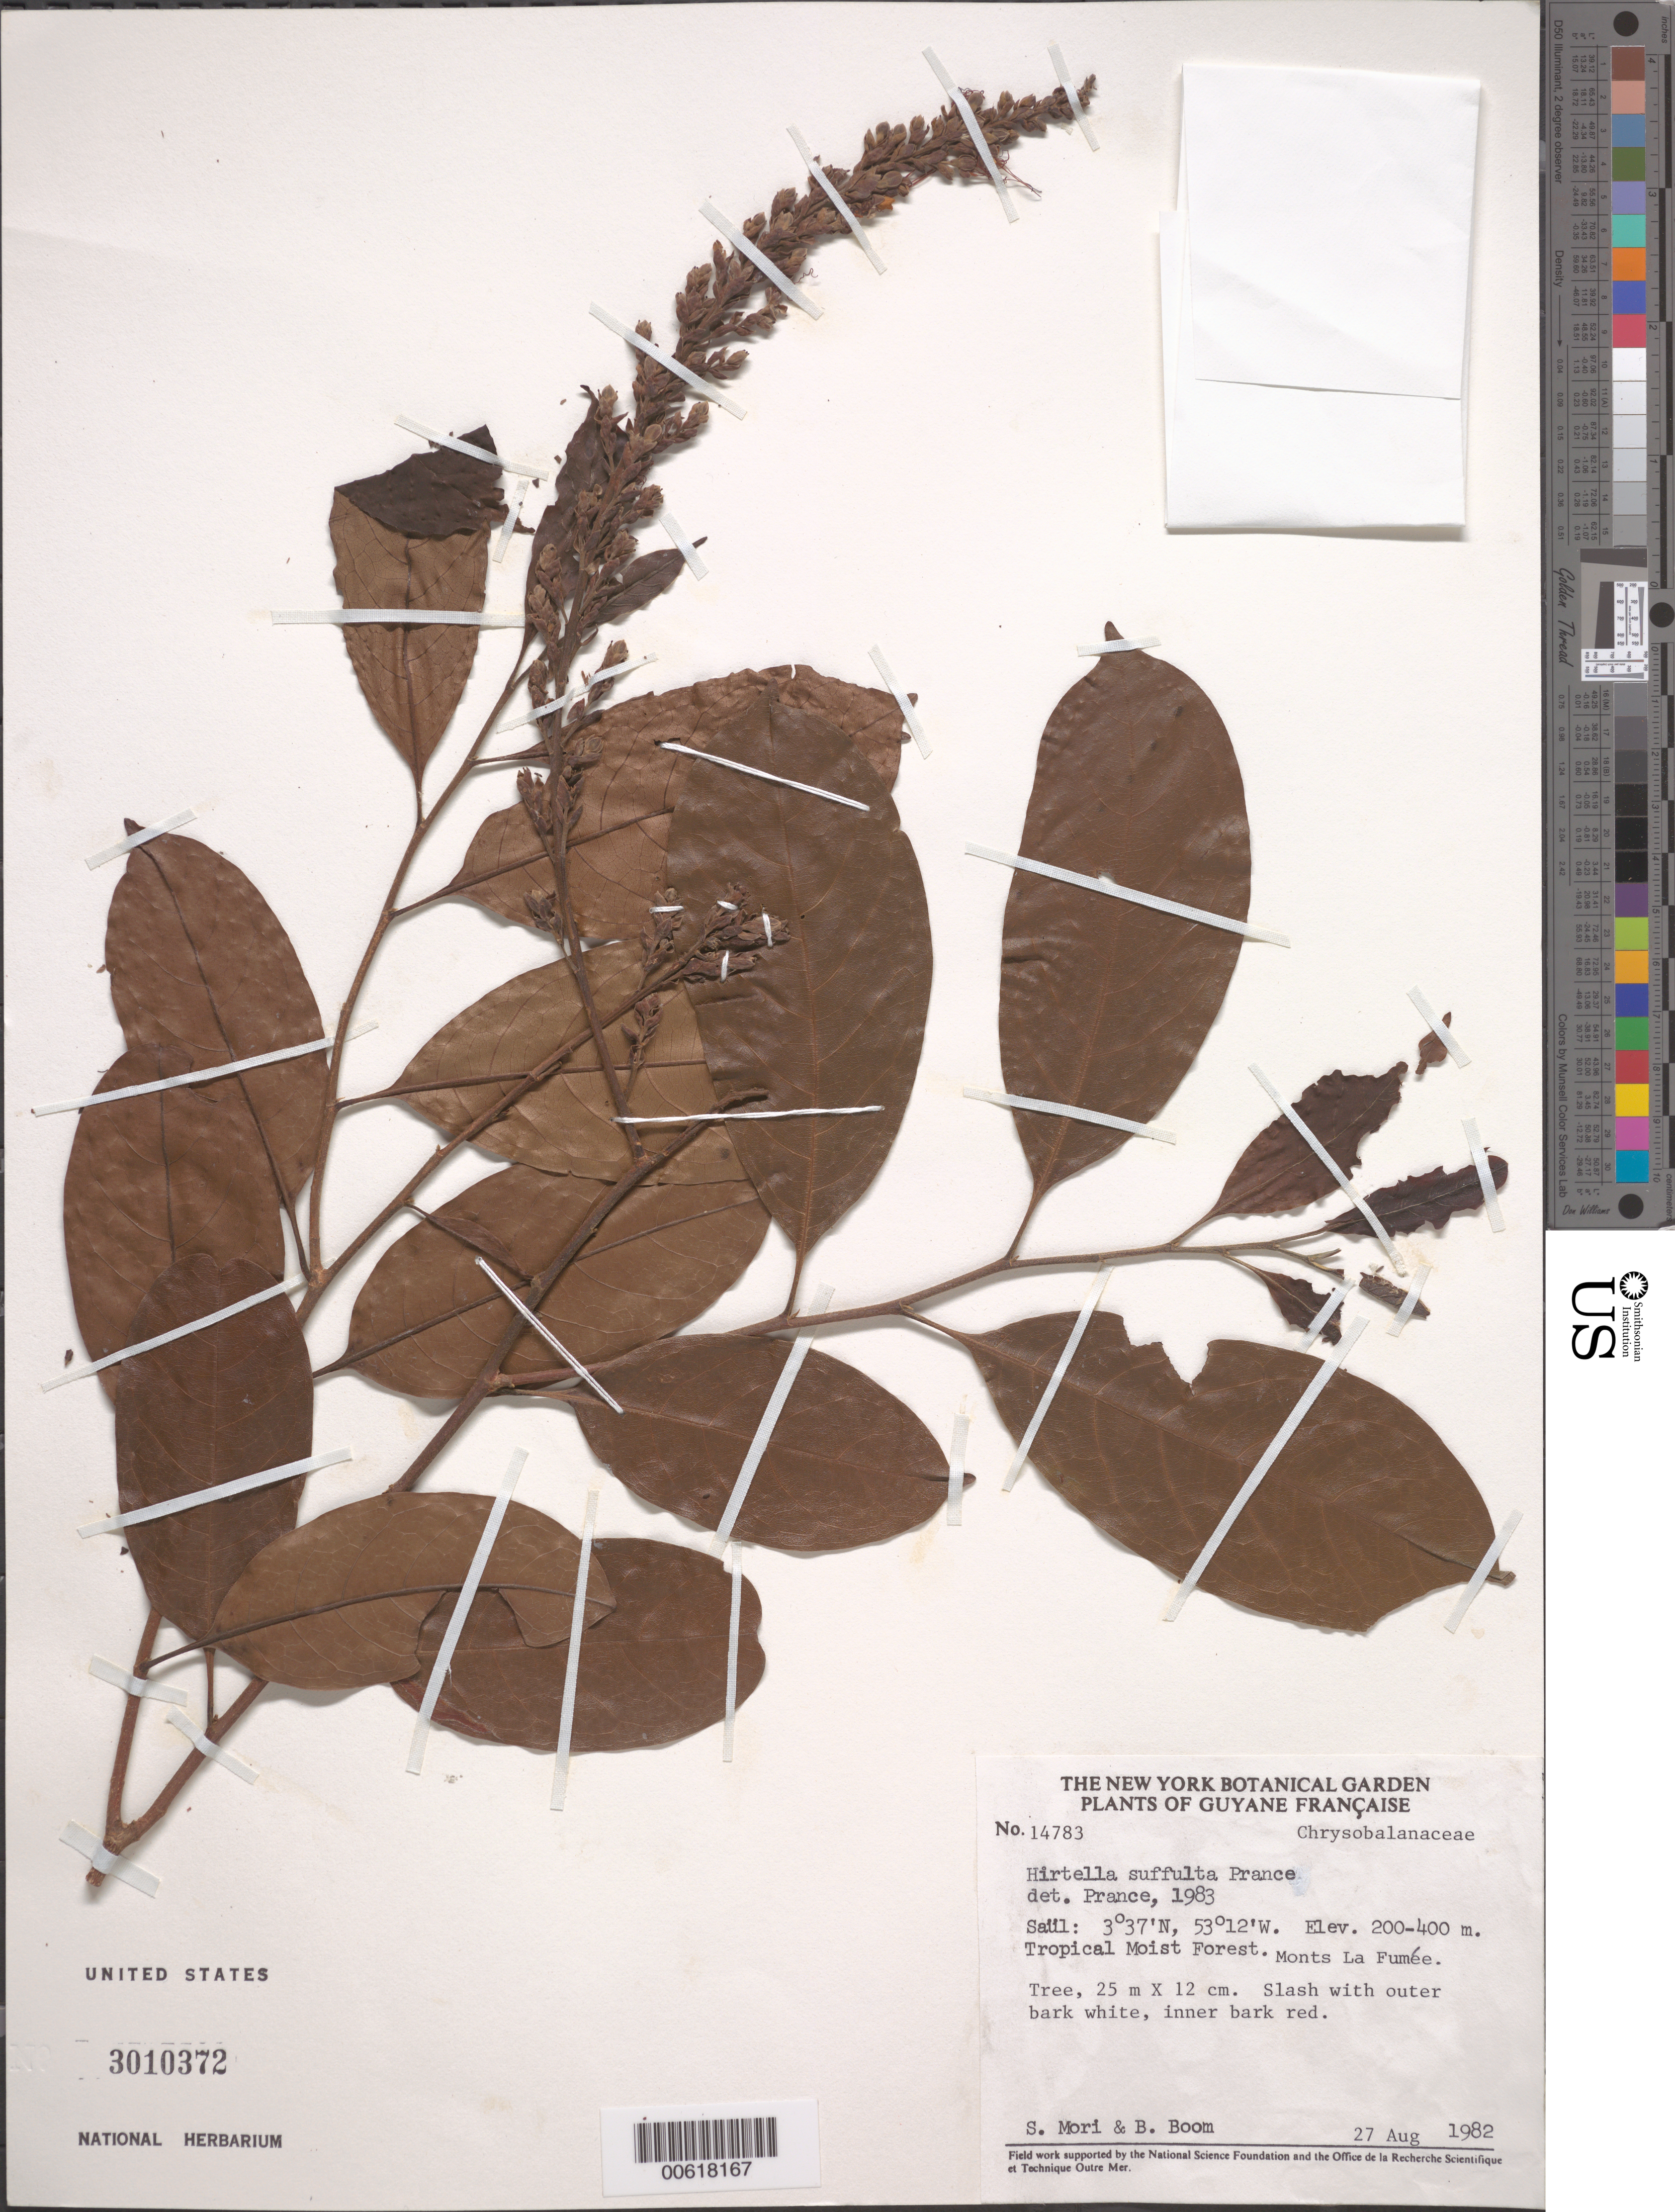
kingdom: Plantae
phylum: Tracheophyta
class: Magnoliopsida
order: Malpighiales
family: Chrysobalanaceae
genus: Hirtella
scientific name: Hirtella suffulta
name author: Prance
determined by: Prance, G. T.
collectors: S. Mori & B. M. Boom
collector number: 14783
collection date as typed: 27-Aug-82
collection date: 1982-08-27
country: French Guiana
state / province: Saint-Laurent-du-Maroni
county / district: Saül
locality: Saül, Monts La Fumée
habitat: Tropical moist forest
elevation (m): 200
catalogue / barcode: US 3010372